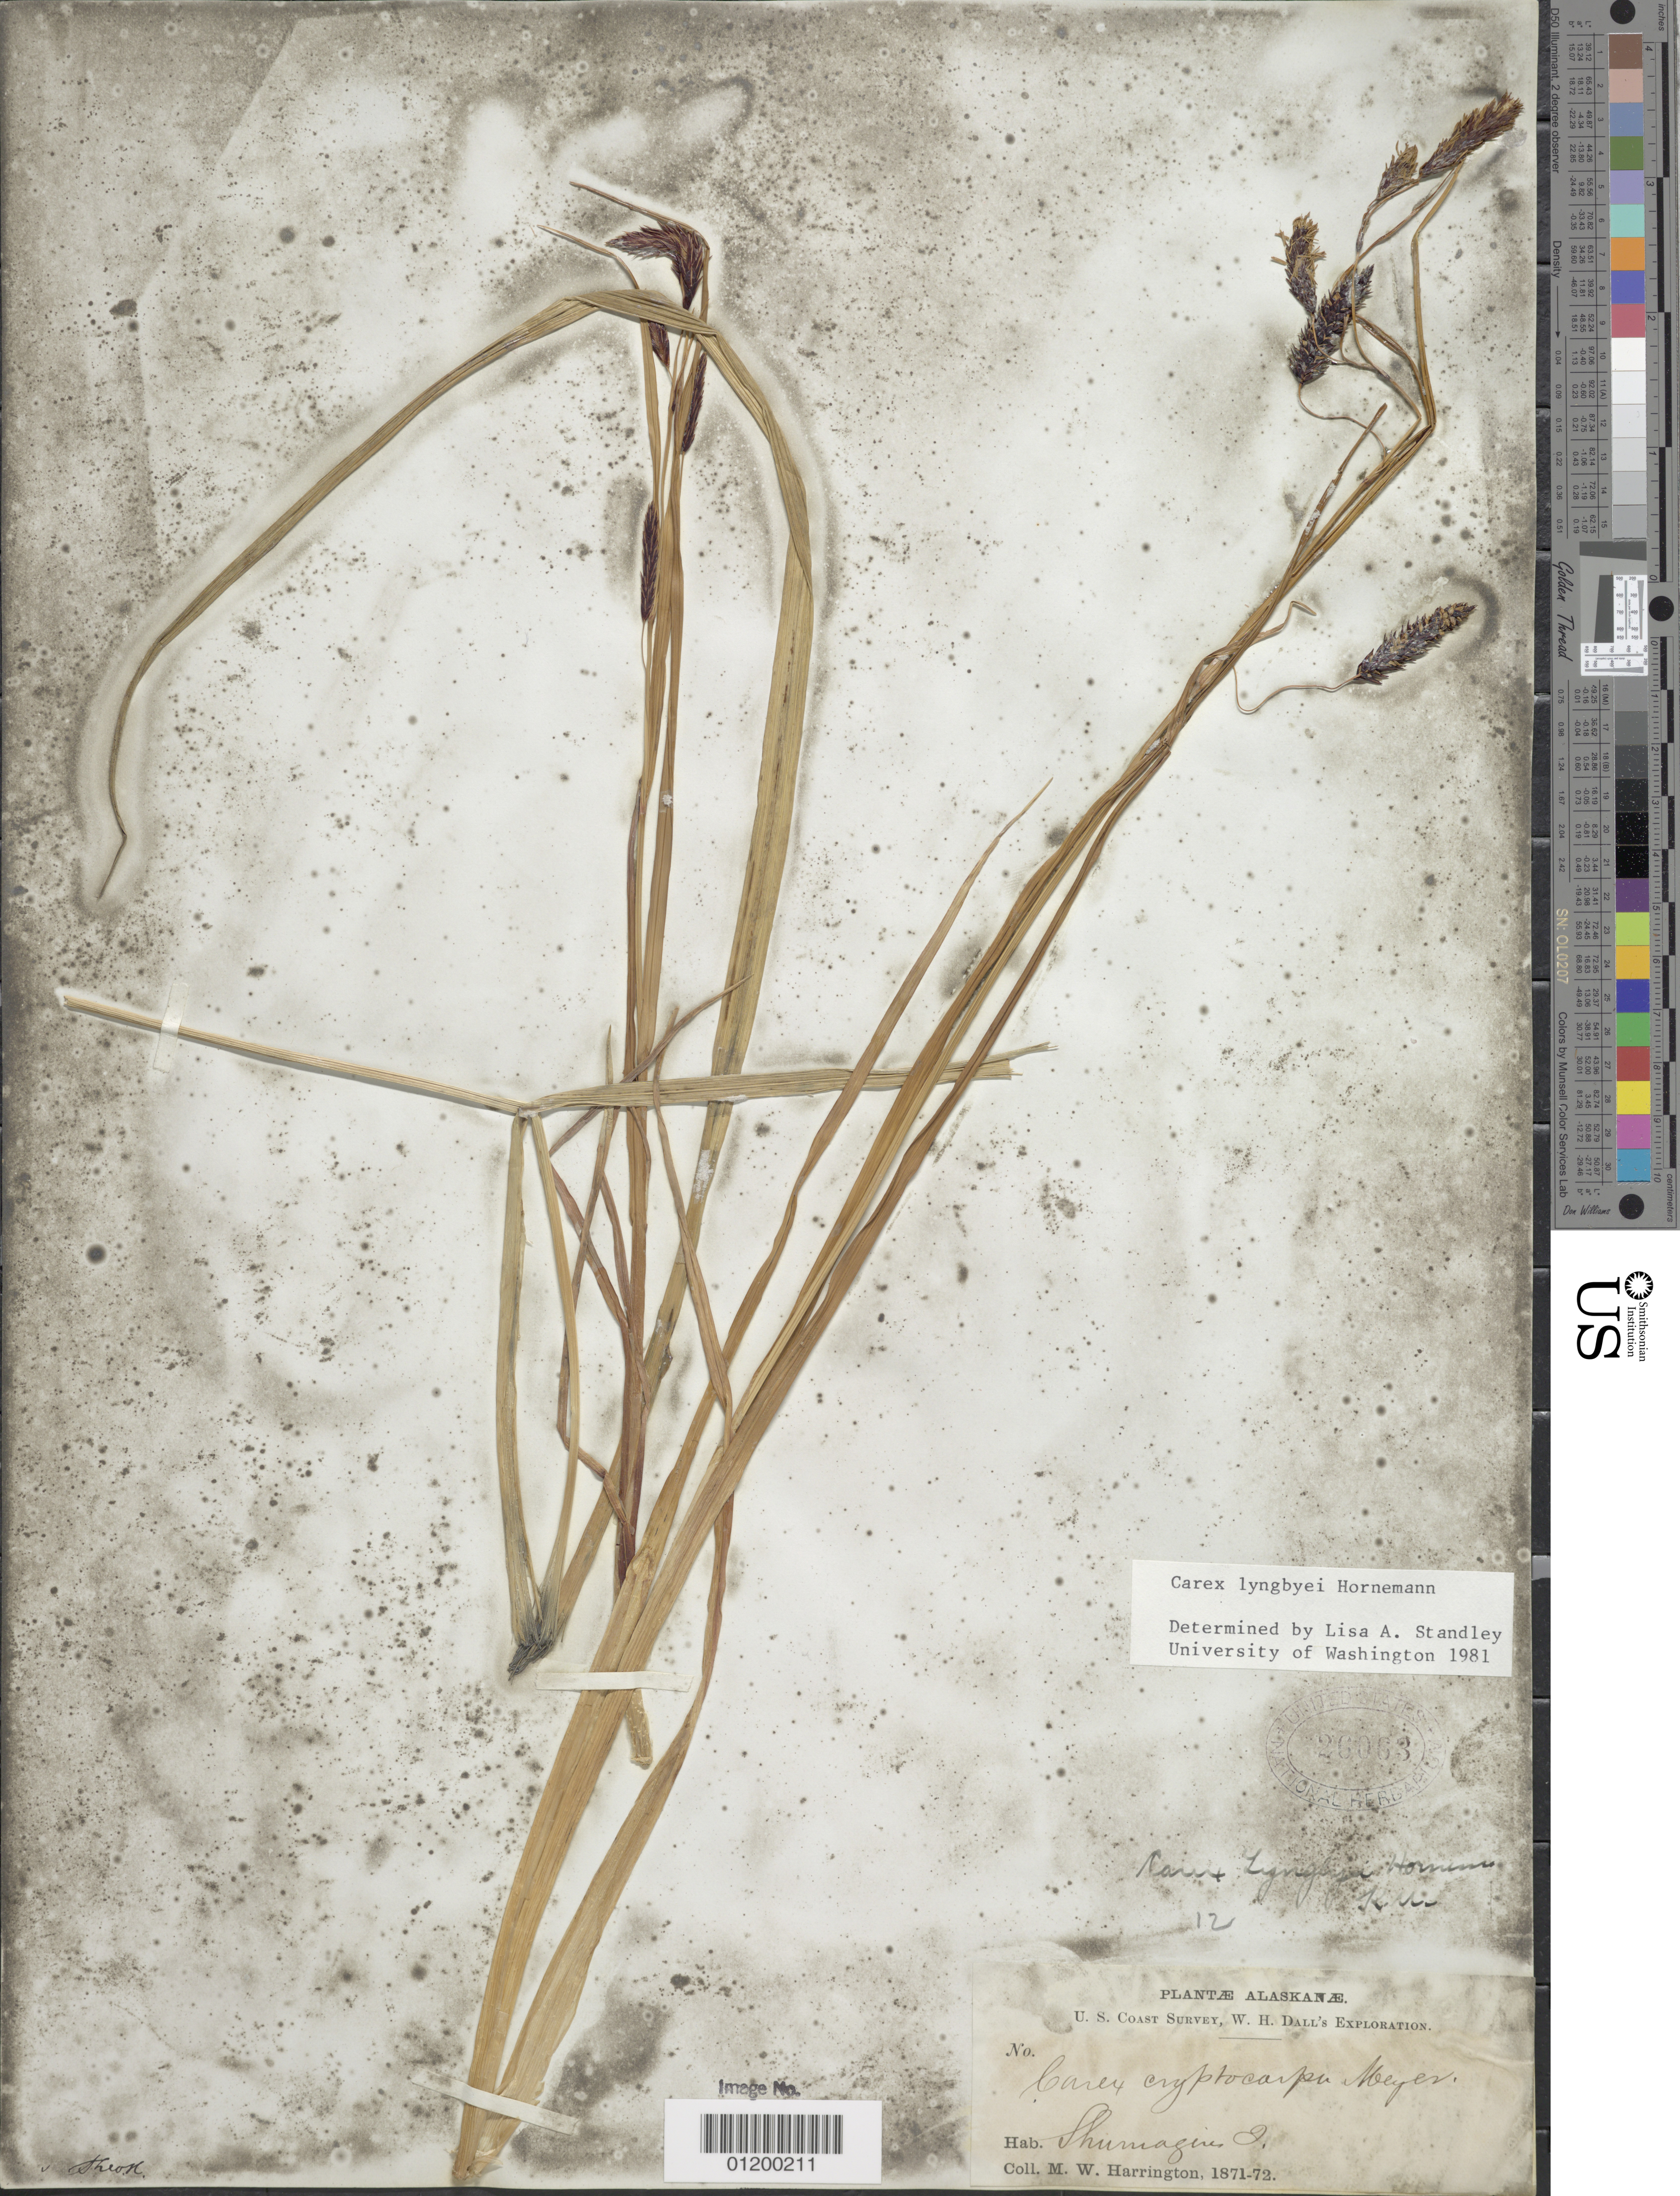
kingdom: Plantae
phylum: Tracheophyta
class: Liliopsida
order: Poales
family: Cyperaceae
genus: Carex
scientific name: Carex lyngbyei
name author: Hornem.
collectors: M. W. Harrington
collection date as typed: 1871 to -- --- 1872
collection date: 1871/1872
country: United States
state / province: Alaska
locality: Shumagin Island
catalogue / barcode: US 26063